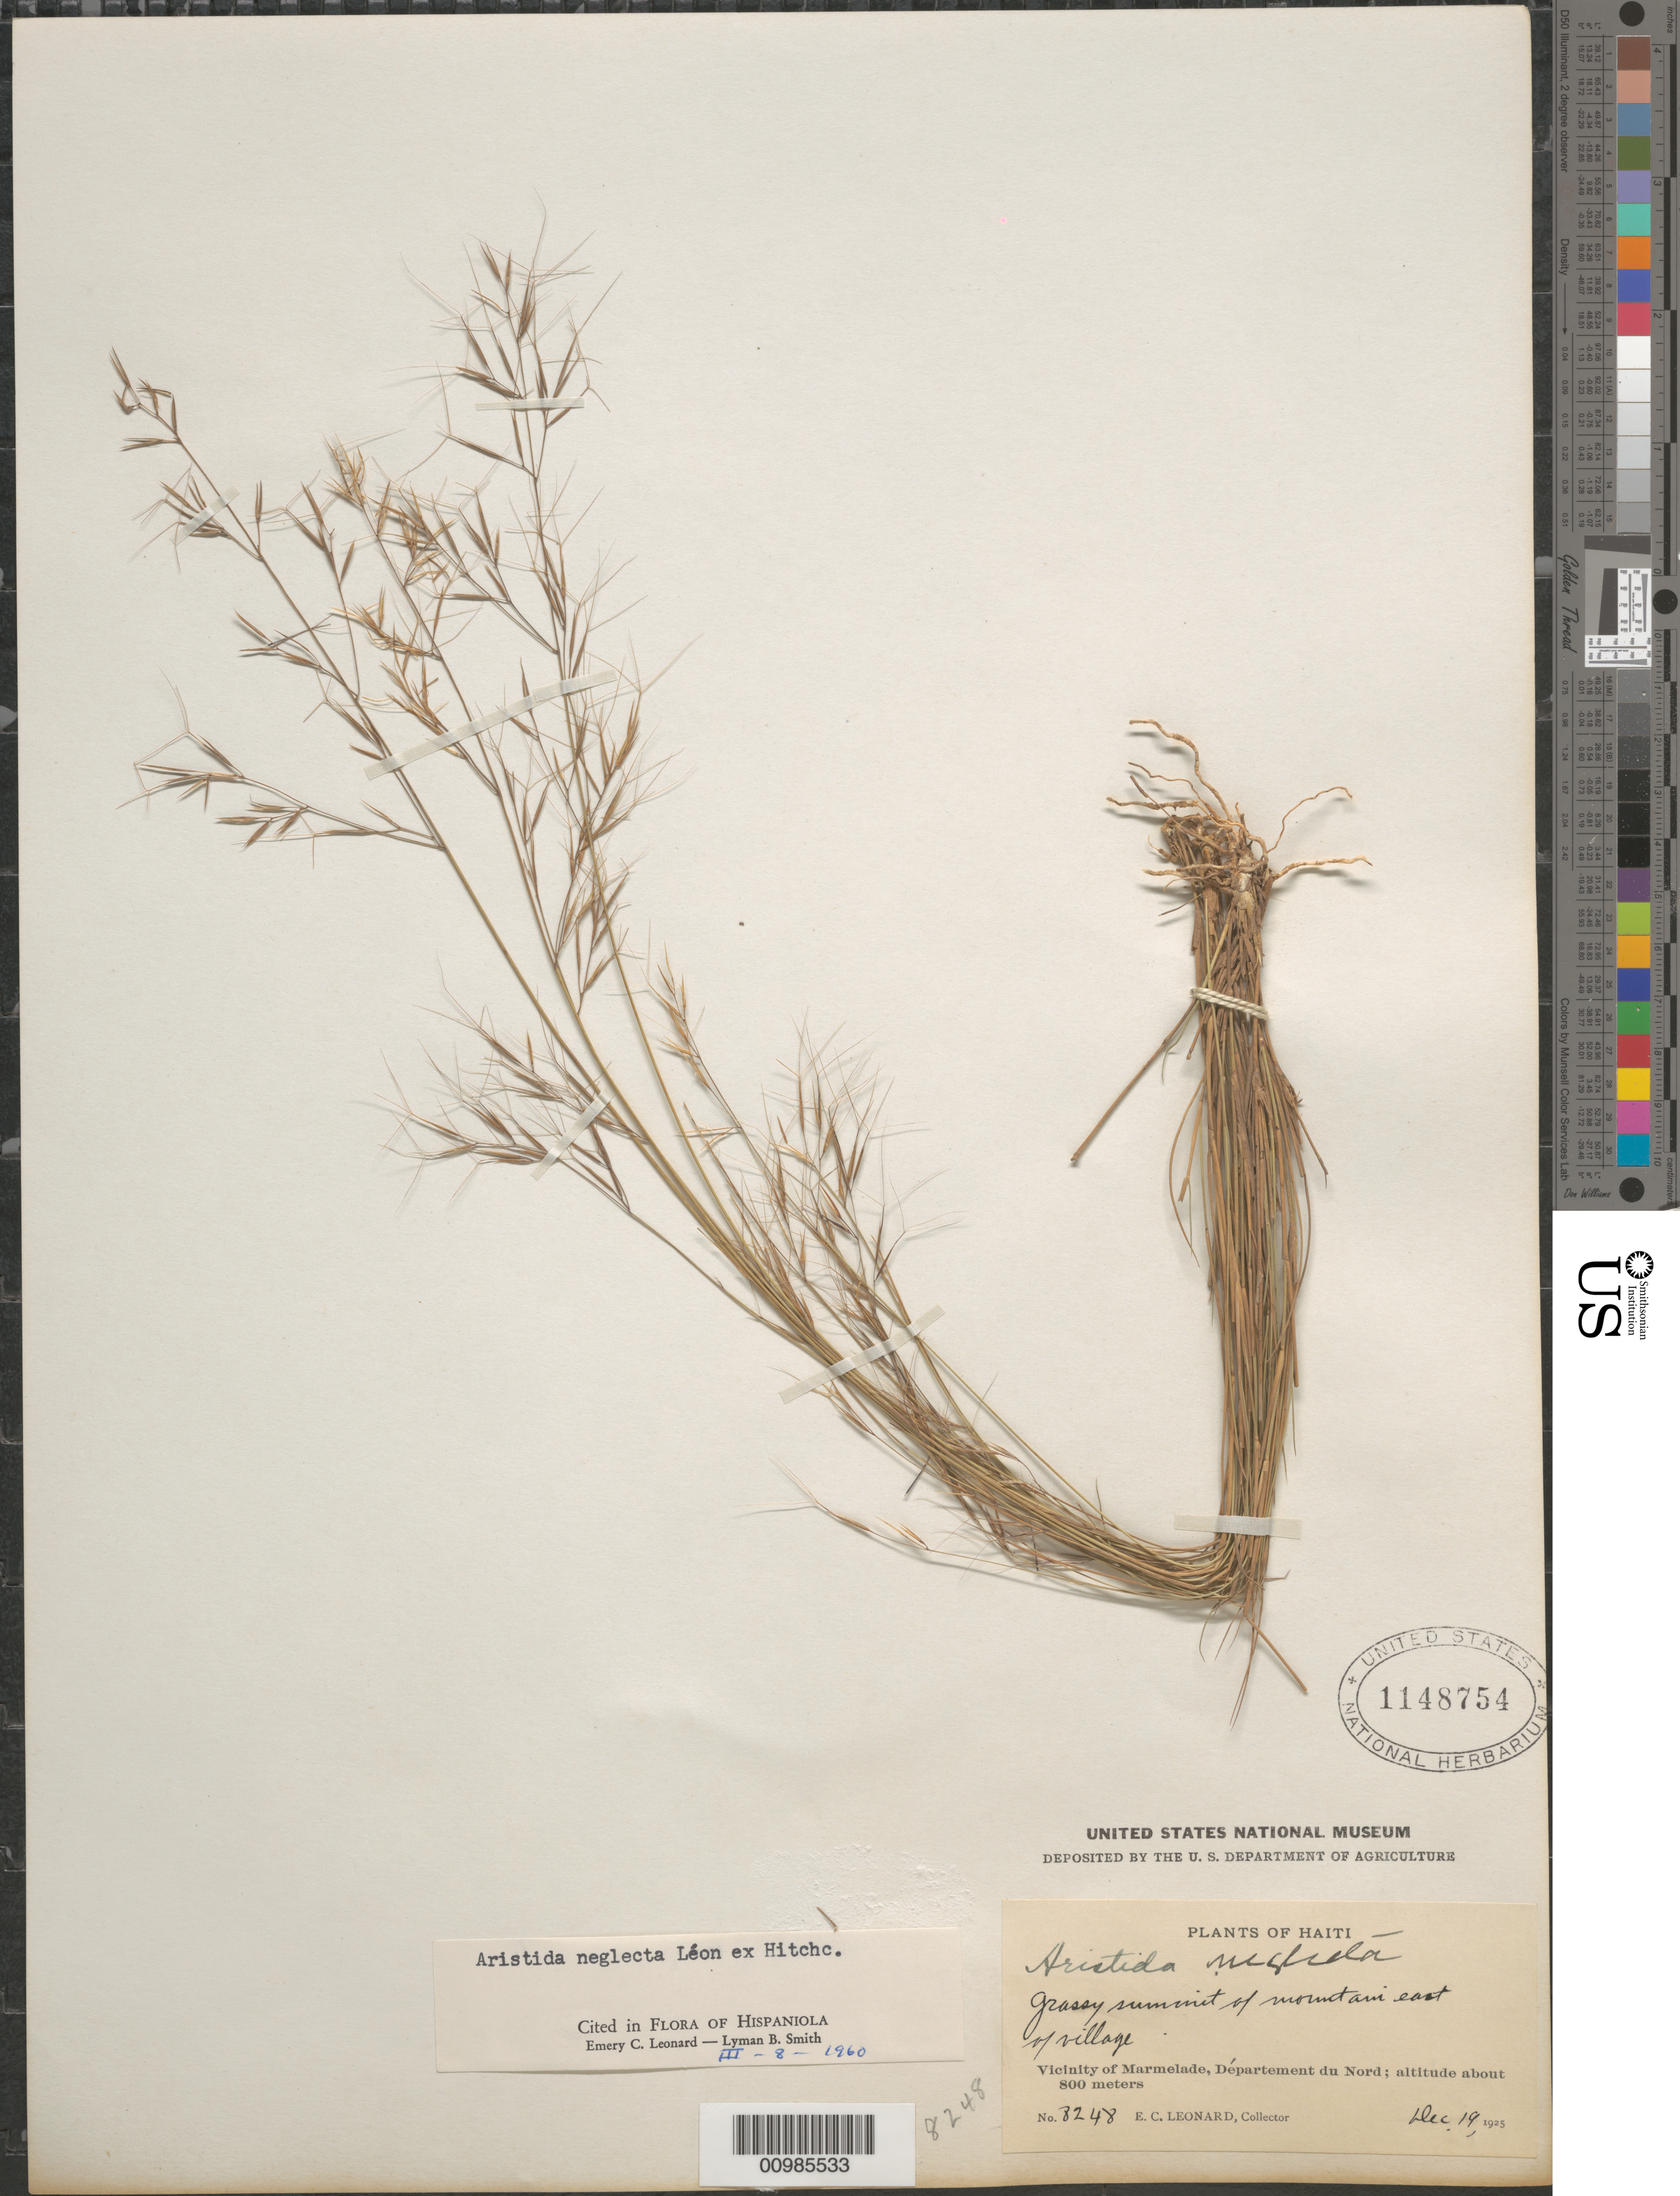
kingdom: Plantae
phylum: Tracheophyta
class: Liliopsida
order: Poales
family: Poaceae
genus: Aristida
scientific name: Aristida neglecta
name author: León ex Hitchc.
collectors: E. C. Leonard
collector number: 8248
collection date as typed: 19 Dec 1925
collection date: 1925-12-19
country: Haiti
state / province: Nord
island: Hispaniola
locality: Mountain east of Marmelade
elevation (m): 800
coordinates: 0 N, 0 E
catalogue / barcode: US 1148754